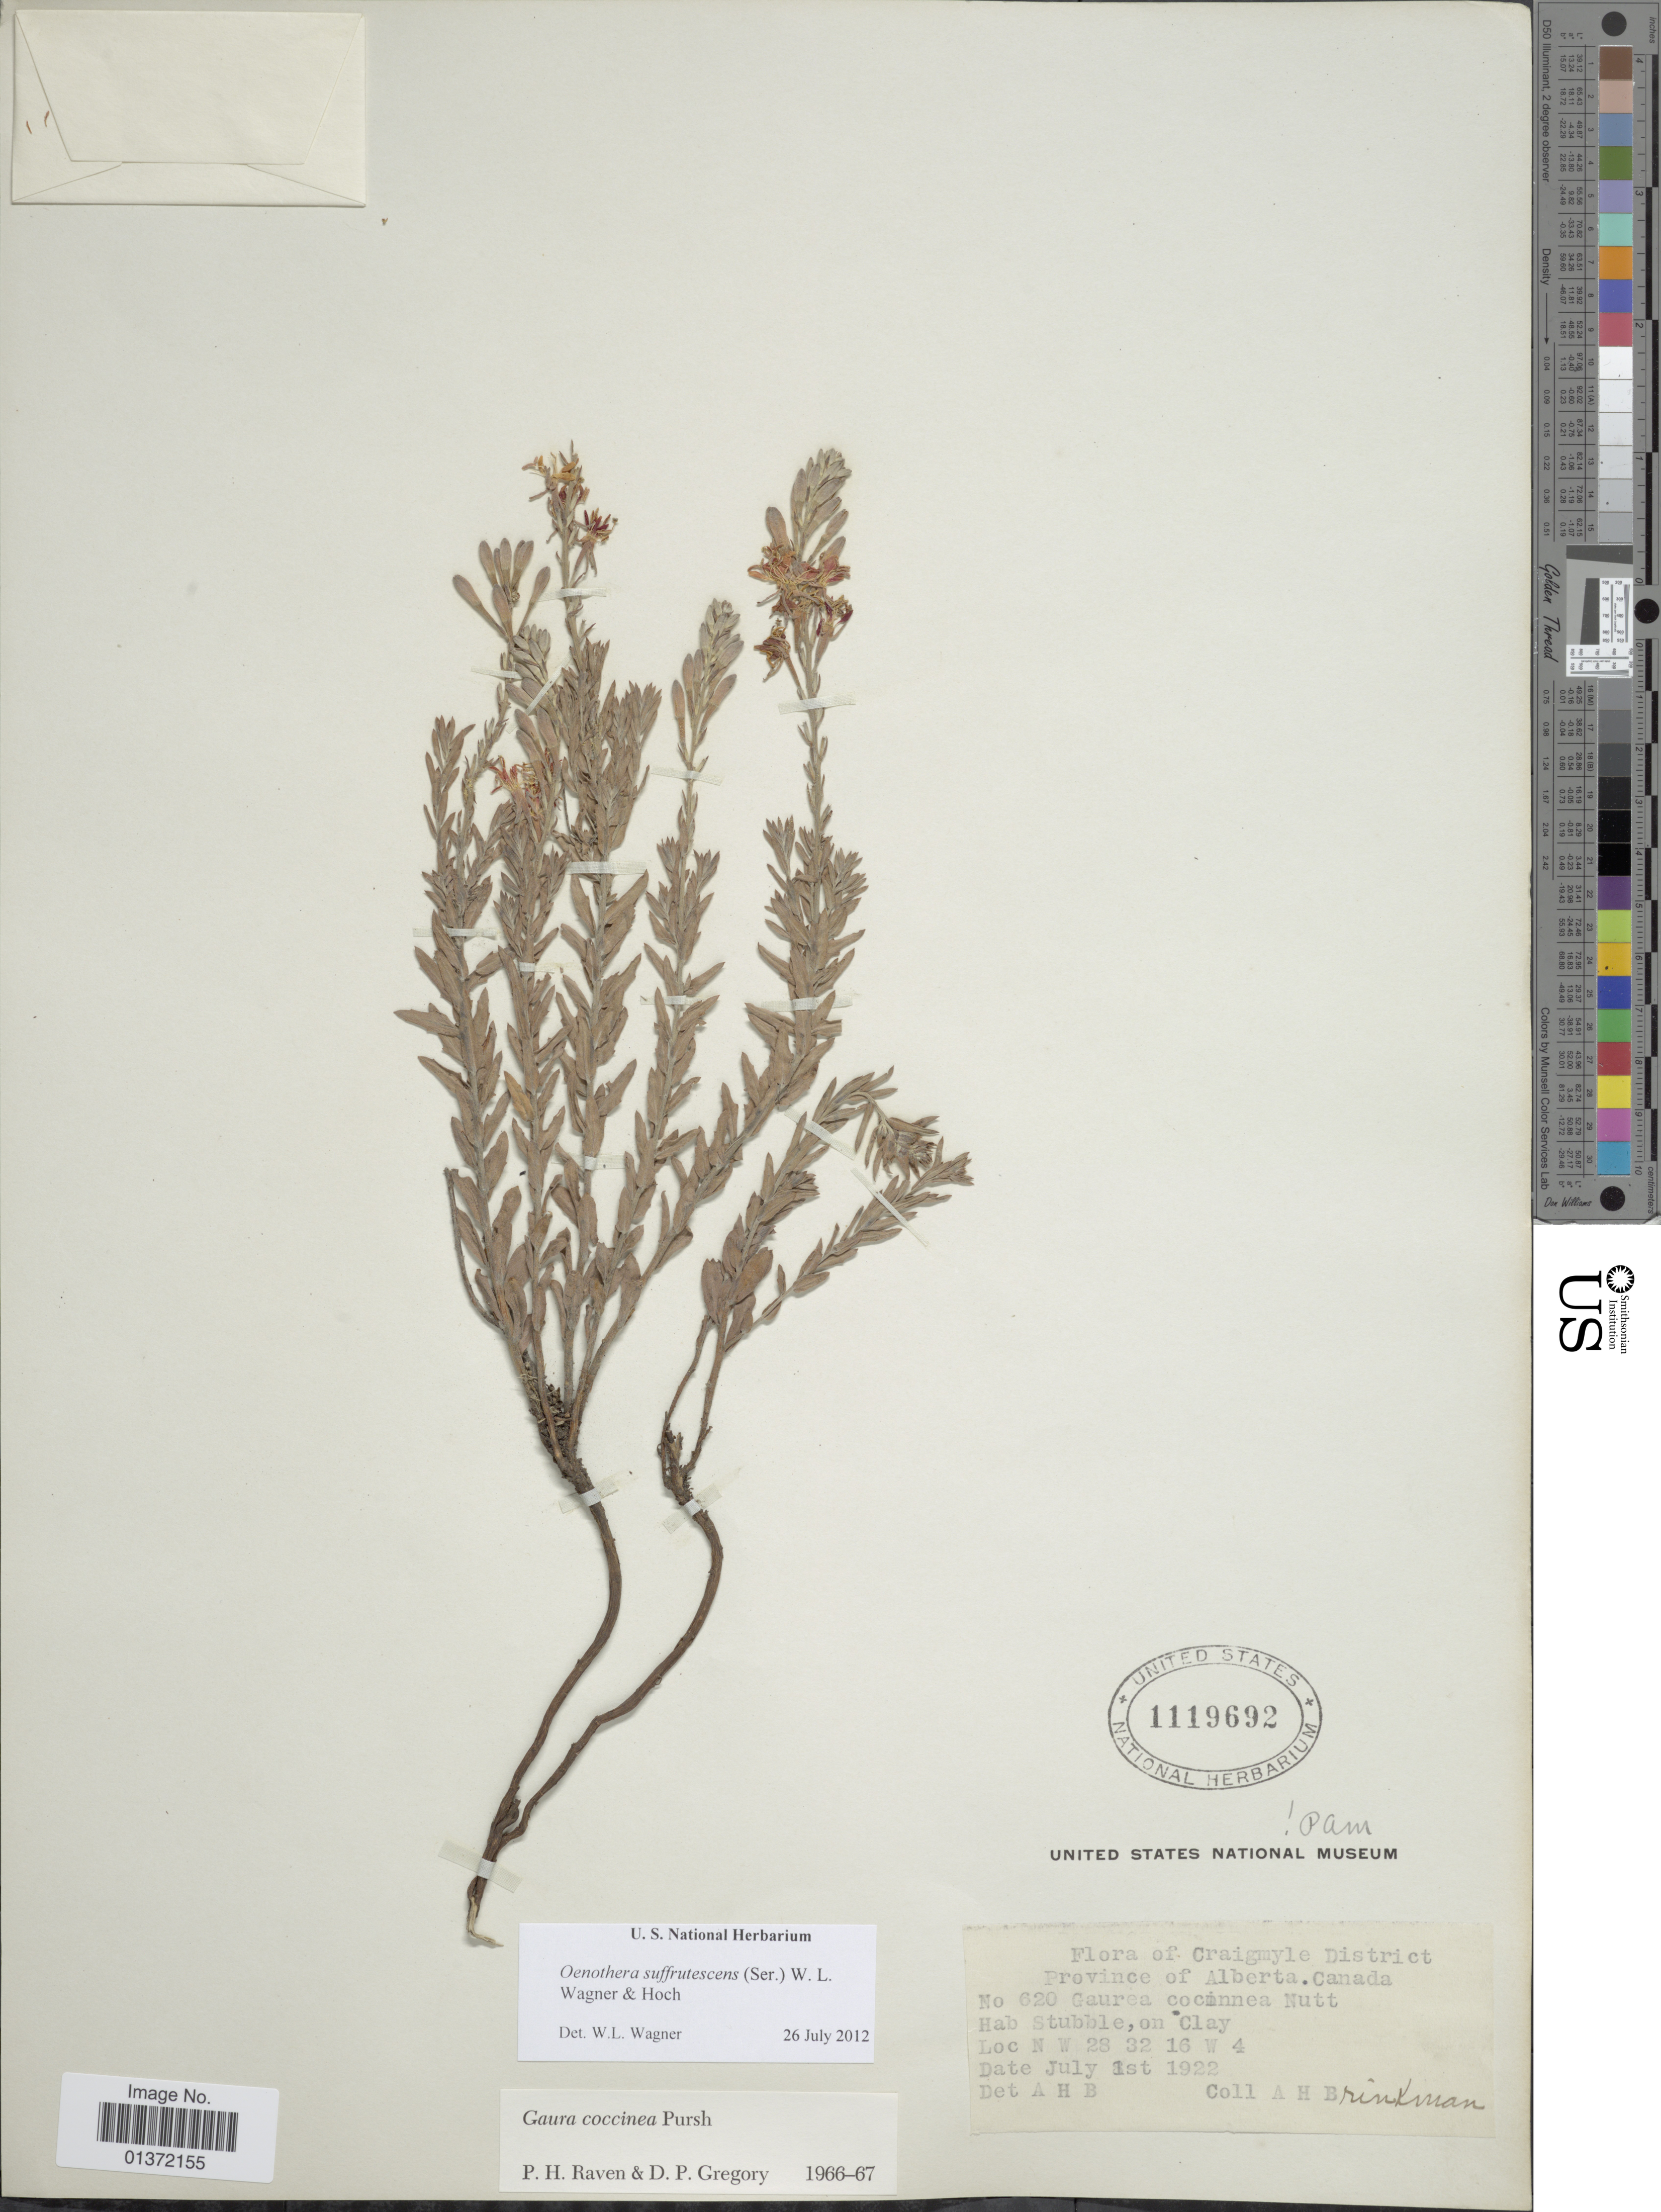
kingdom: Plantae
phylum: Tracheophyta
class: Magnoliopsida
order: Myrtales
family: Onagraceae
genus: Oenothera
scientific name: Oenothera suffrutescens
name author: (Ser.) W.L. Wagner & Hoch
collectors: A. Brinkman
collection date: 1922-07-01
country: Canada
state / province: Alberta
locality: Craigmyle District, N W 28 32 16 W 4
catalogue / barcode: US 1119692